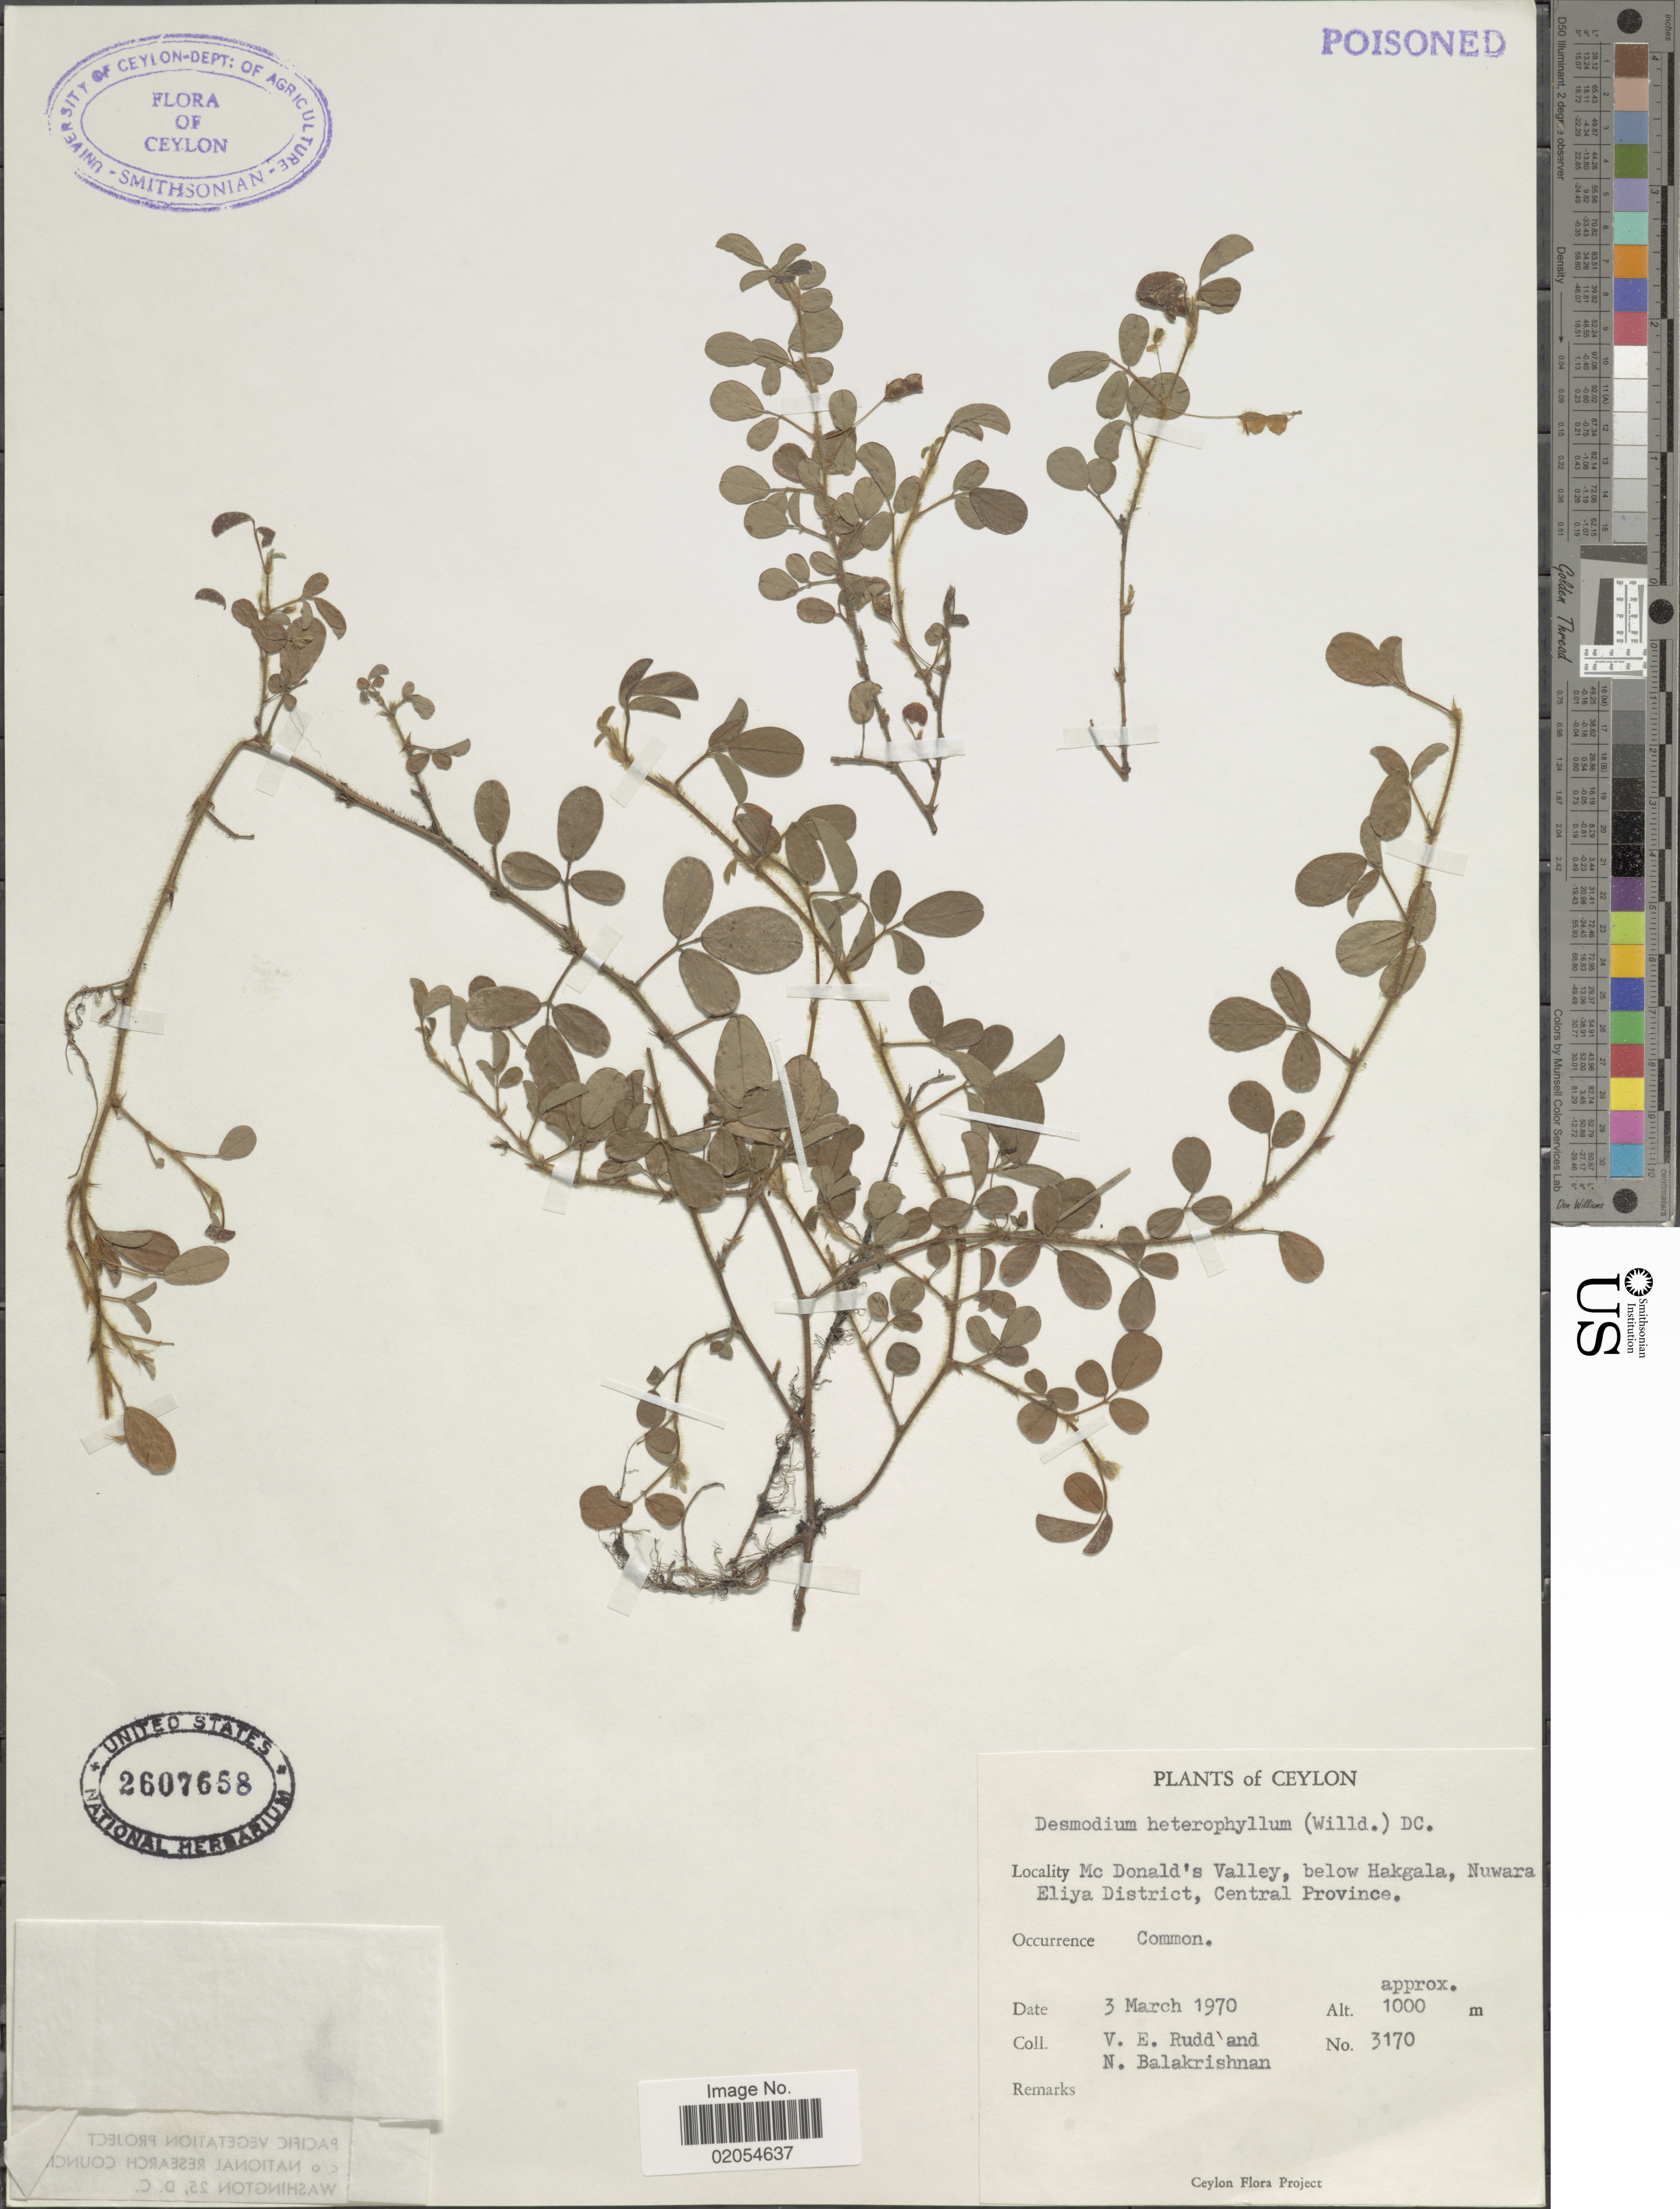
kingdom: Plantae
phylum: Tracheophyta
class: Magnoliopsida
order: Fabales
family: Fabaceae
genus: Grona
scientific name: Grona heterophylla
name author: (Willd.) H. Ohashi & K. Ohashi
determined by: Strong, Mark T., (BOT), Smithsonian Institution - National Museum of Natural History (UNITED STATES)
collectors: V. E. Rudd & N. Balakrishnan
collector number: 3170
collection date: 1970-03-03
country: Sri Lanka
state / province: Central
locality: Ceylon. McDonald's Valley, below Hakgala, Nuwara Eliya District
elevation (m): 1000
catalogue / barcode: US 2607658